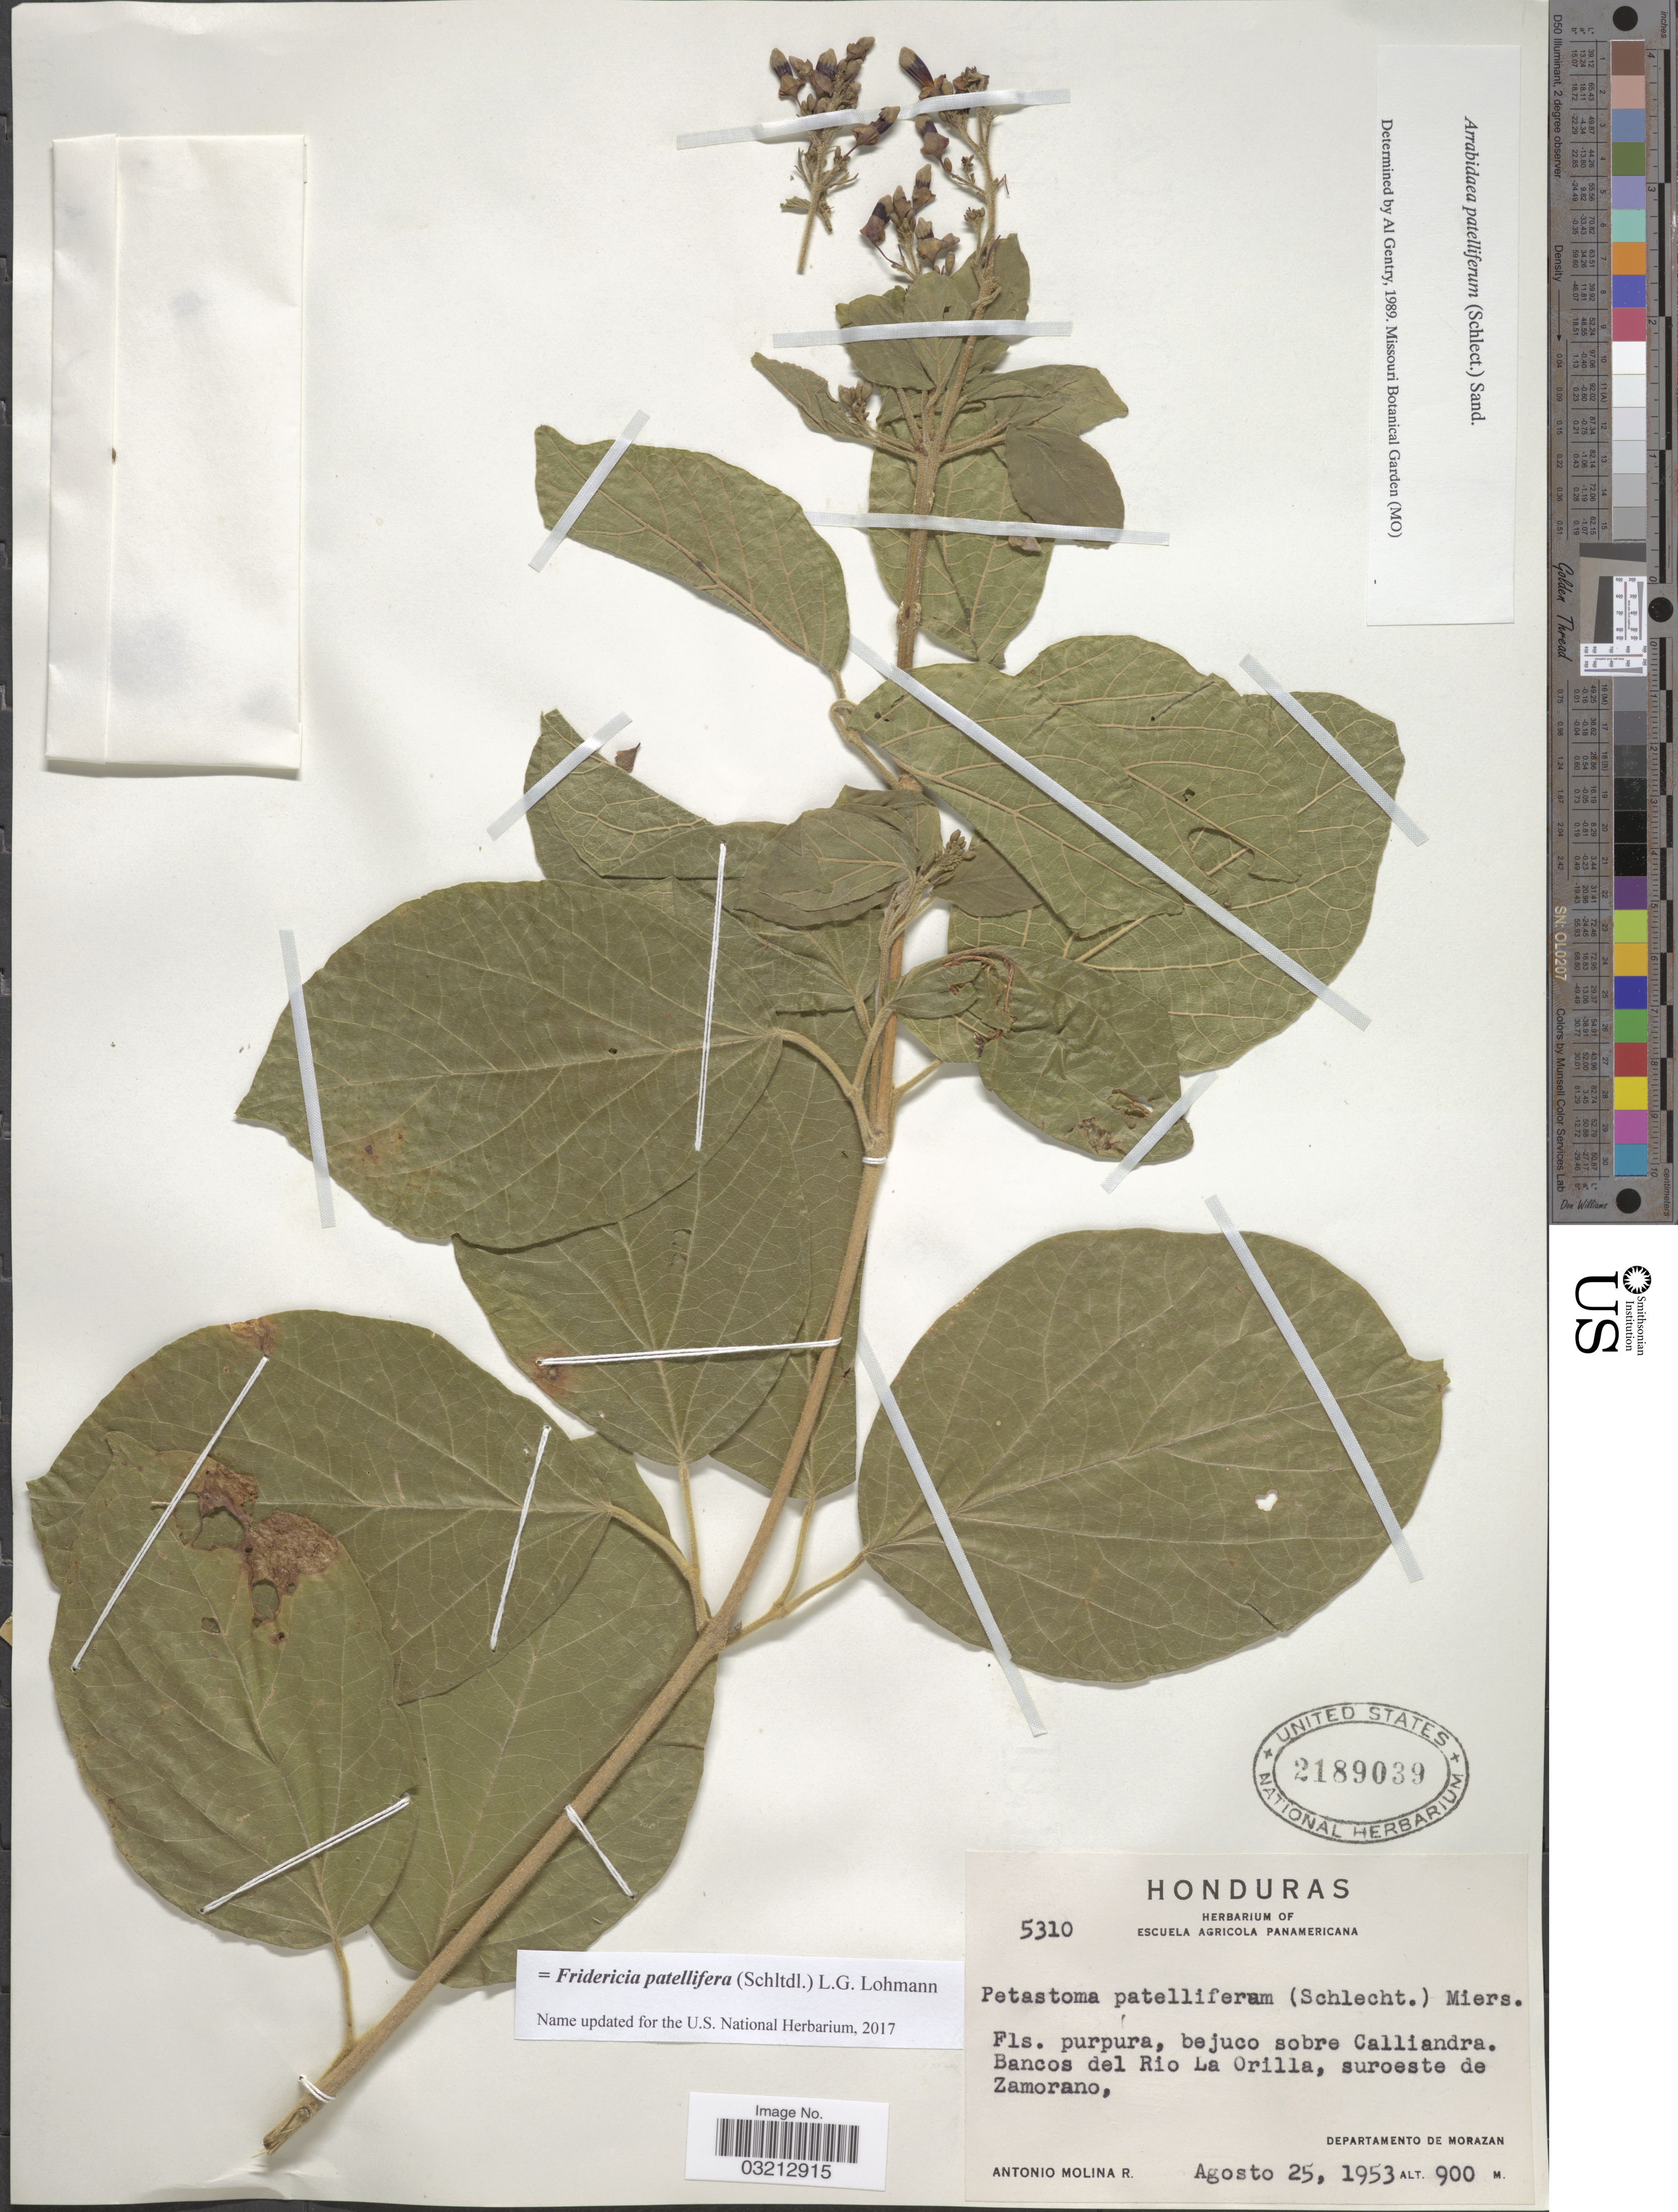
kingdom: Plantae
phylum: Tracheophyta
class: Magnoliopsida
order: Lamiales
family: Bignoniaceae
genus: Fridericia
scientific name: Fridericia patellifera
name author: (Schltdl.) L.G. Lohmann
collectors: A. Molina R.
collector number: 5310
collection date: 1953-08-25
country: Honduras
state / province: Fco. Morazán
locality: Bejuco sobre Calliandra. Bancos del Rio La Orilla, suroeste de Zamorano, Departamento de Morazan.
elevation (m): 900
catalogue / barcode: US 2189039